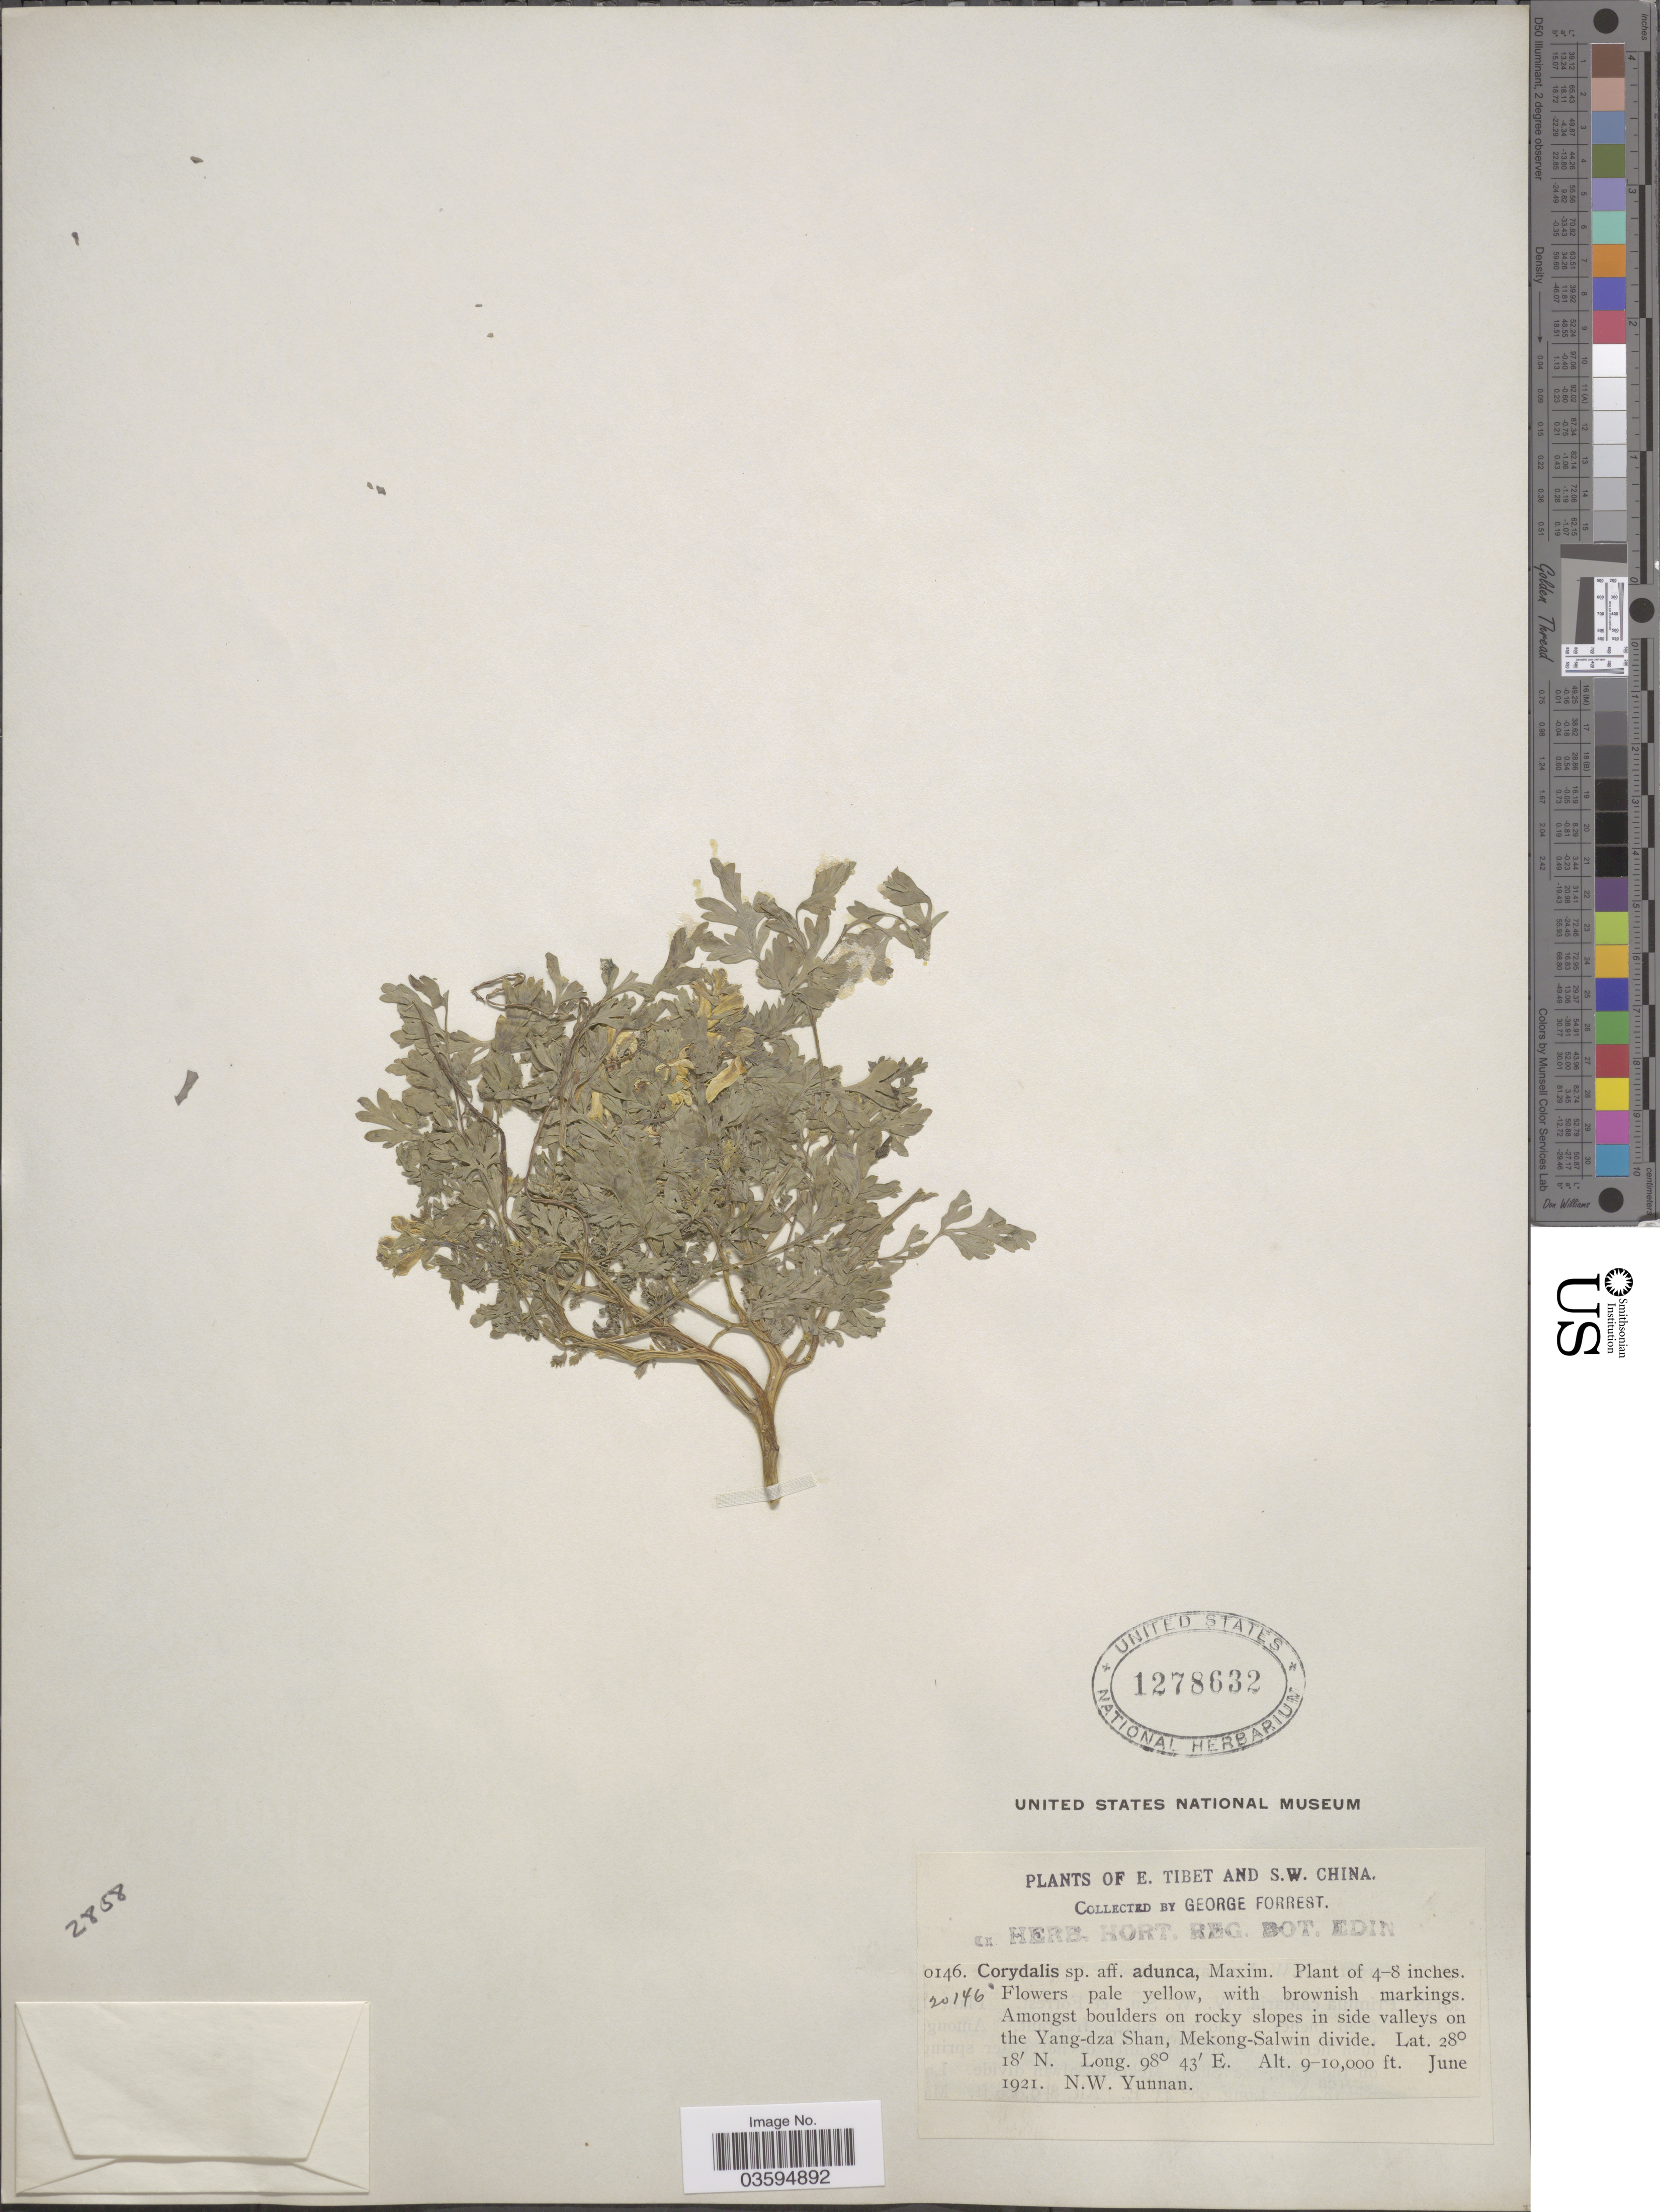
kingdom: Plantae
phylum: Tracheophyta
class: Magnoliopsida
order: Ranunculales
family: Papaveraceae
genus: Corydalis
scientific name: Corydalis adunca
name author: Maxim.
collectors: G. Forrest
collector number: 20146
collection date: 1921-06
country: China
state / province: Yunnan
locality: S.W. China. On the Yang-dza Shan, Mekong-Salwin divide.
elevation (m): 2743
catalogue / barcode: US 1278632